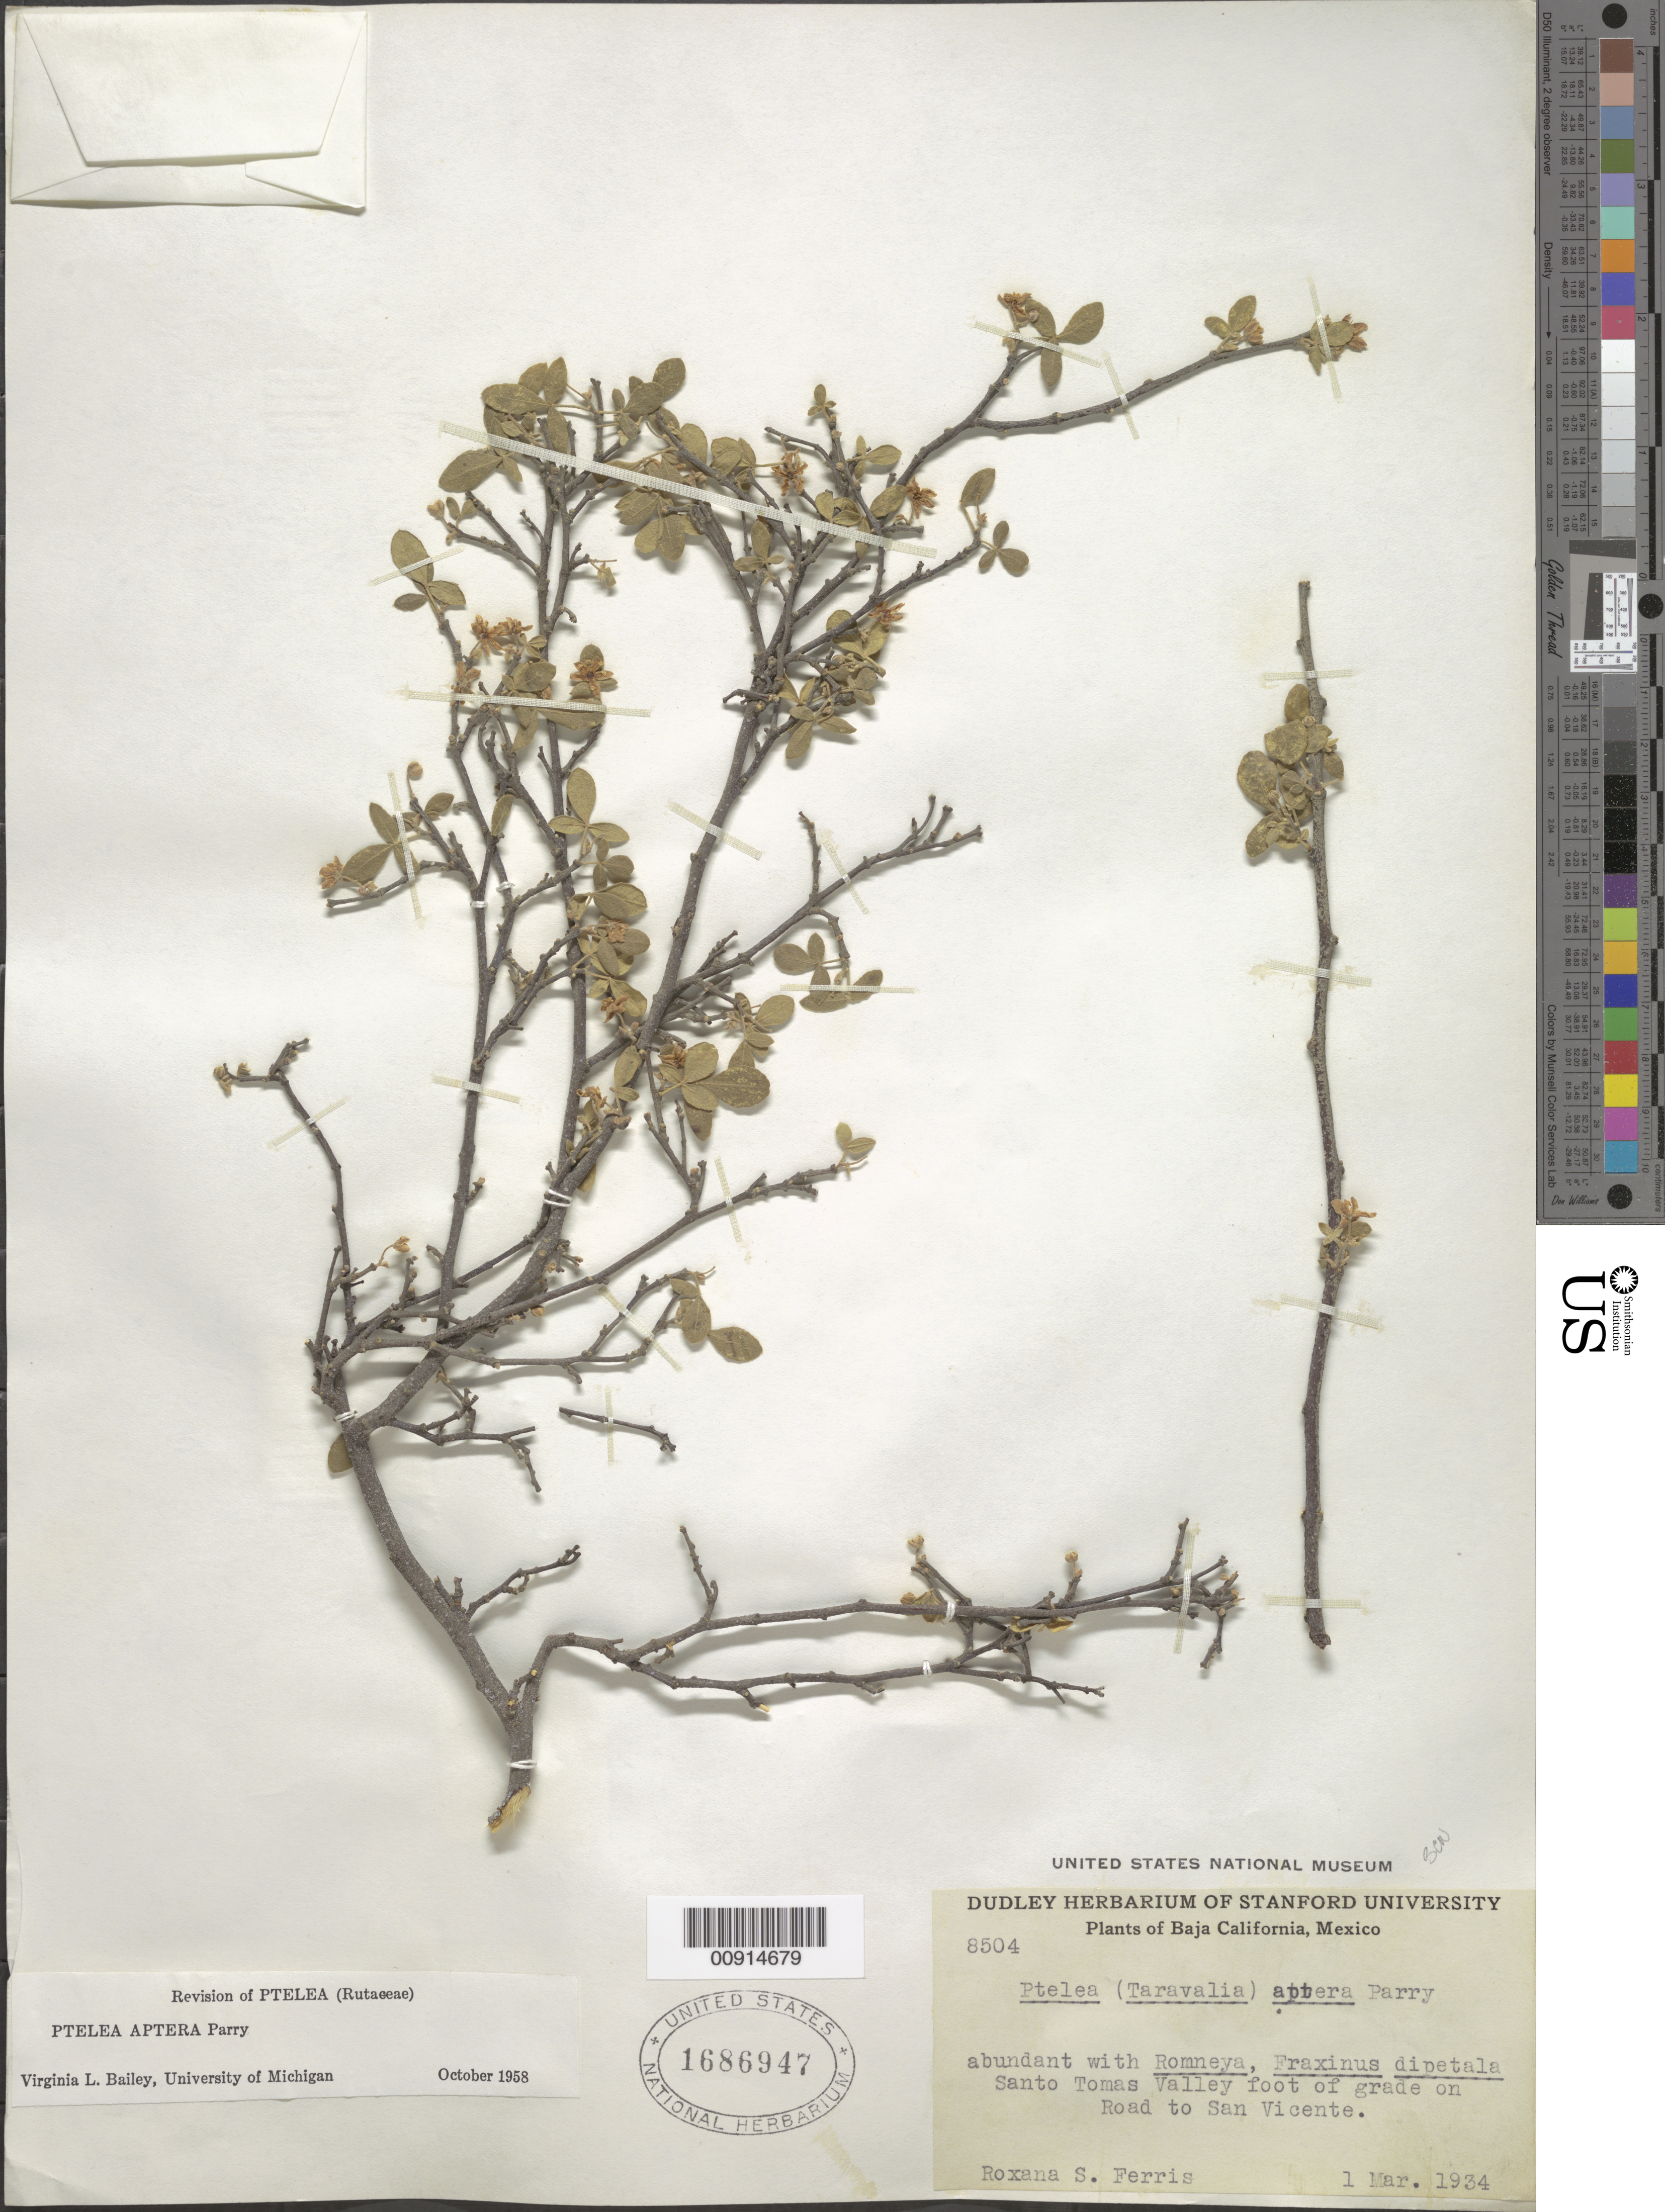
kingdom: Plantae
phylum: Tracheophyta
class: Magnoliopsida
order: Sapindales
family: Rutaceae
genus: Ptelea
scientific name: Ptelea aptera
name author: Parry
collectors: R. S. Ferris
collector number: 8504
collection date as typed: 01 Mar 1934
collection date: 1934-03-01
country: Mexico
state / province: Baja California Norte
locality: Santo Tomas Valley foot of grade on Road to San Vicente, Baja California.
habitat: With Romneya, Fraxinus dipetala.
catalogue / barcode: US 1686947